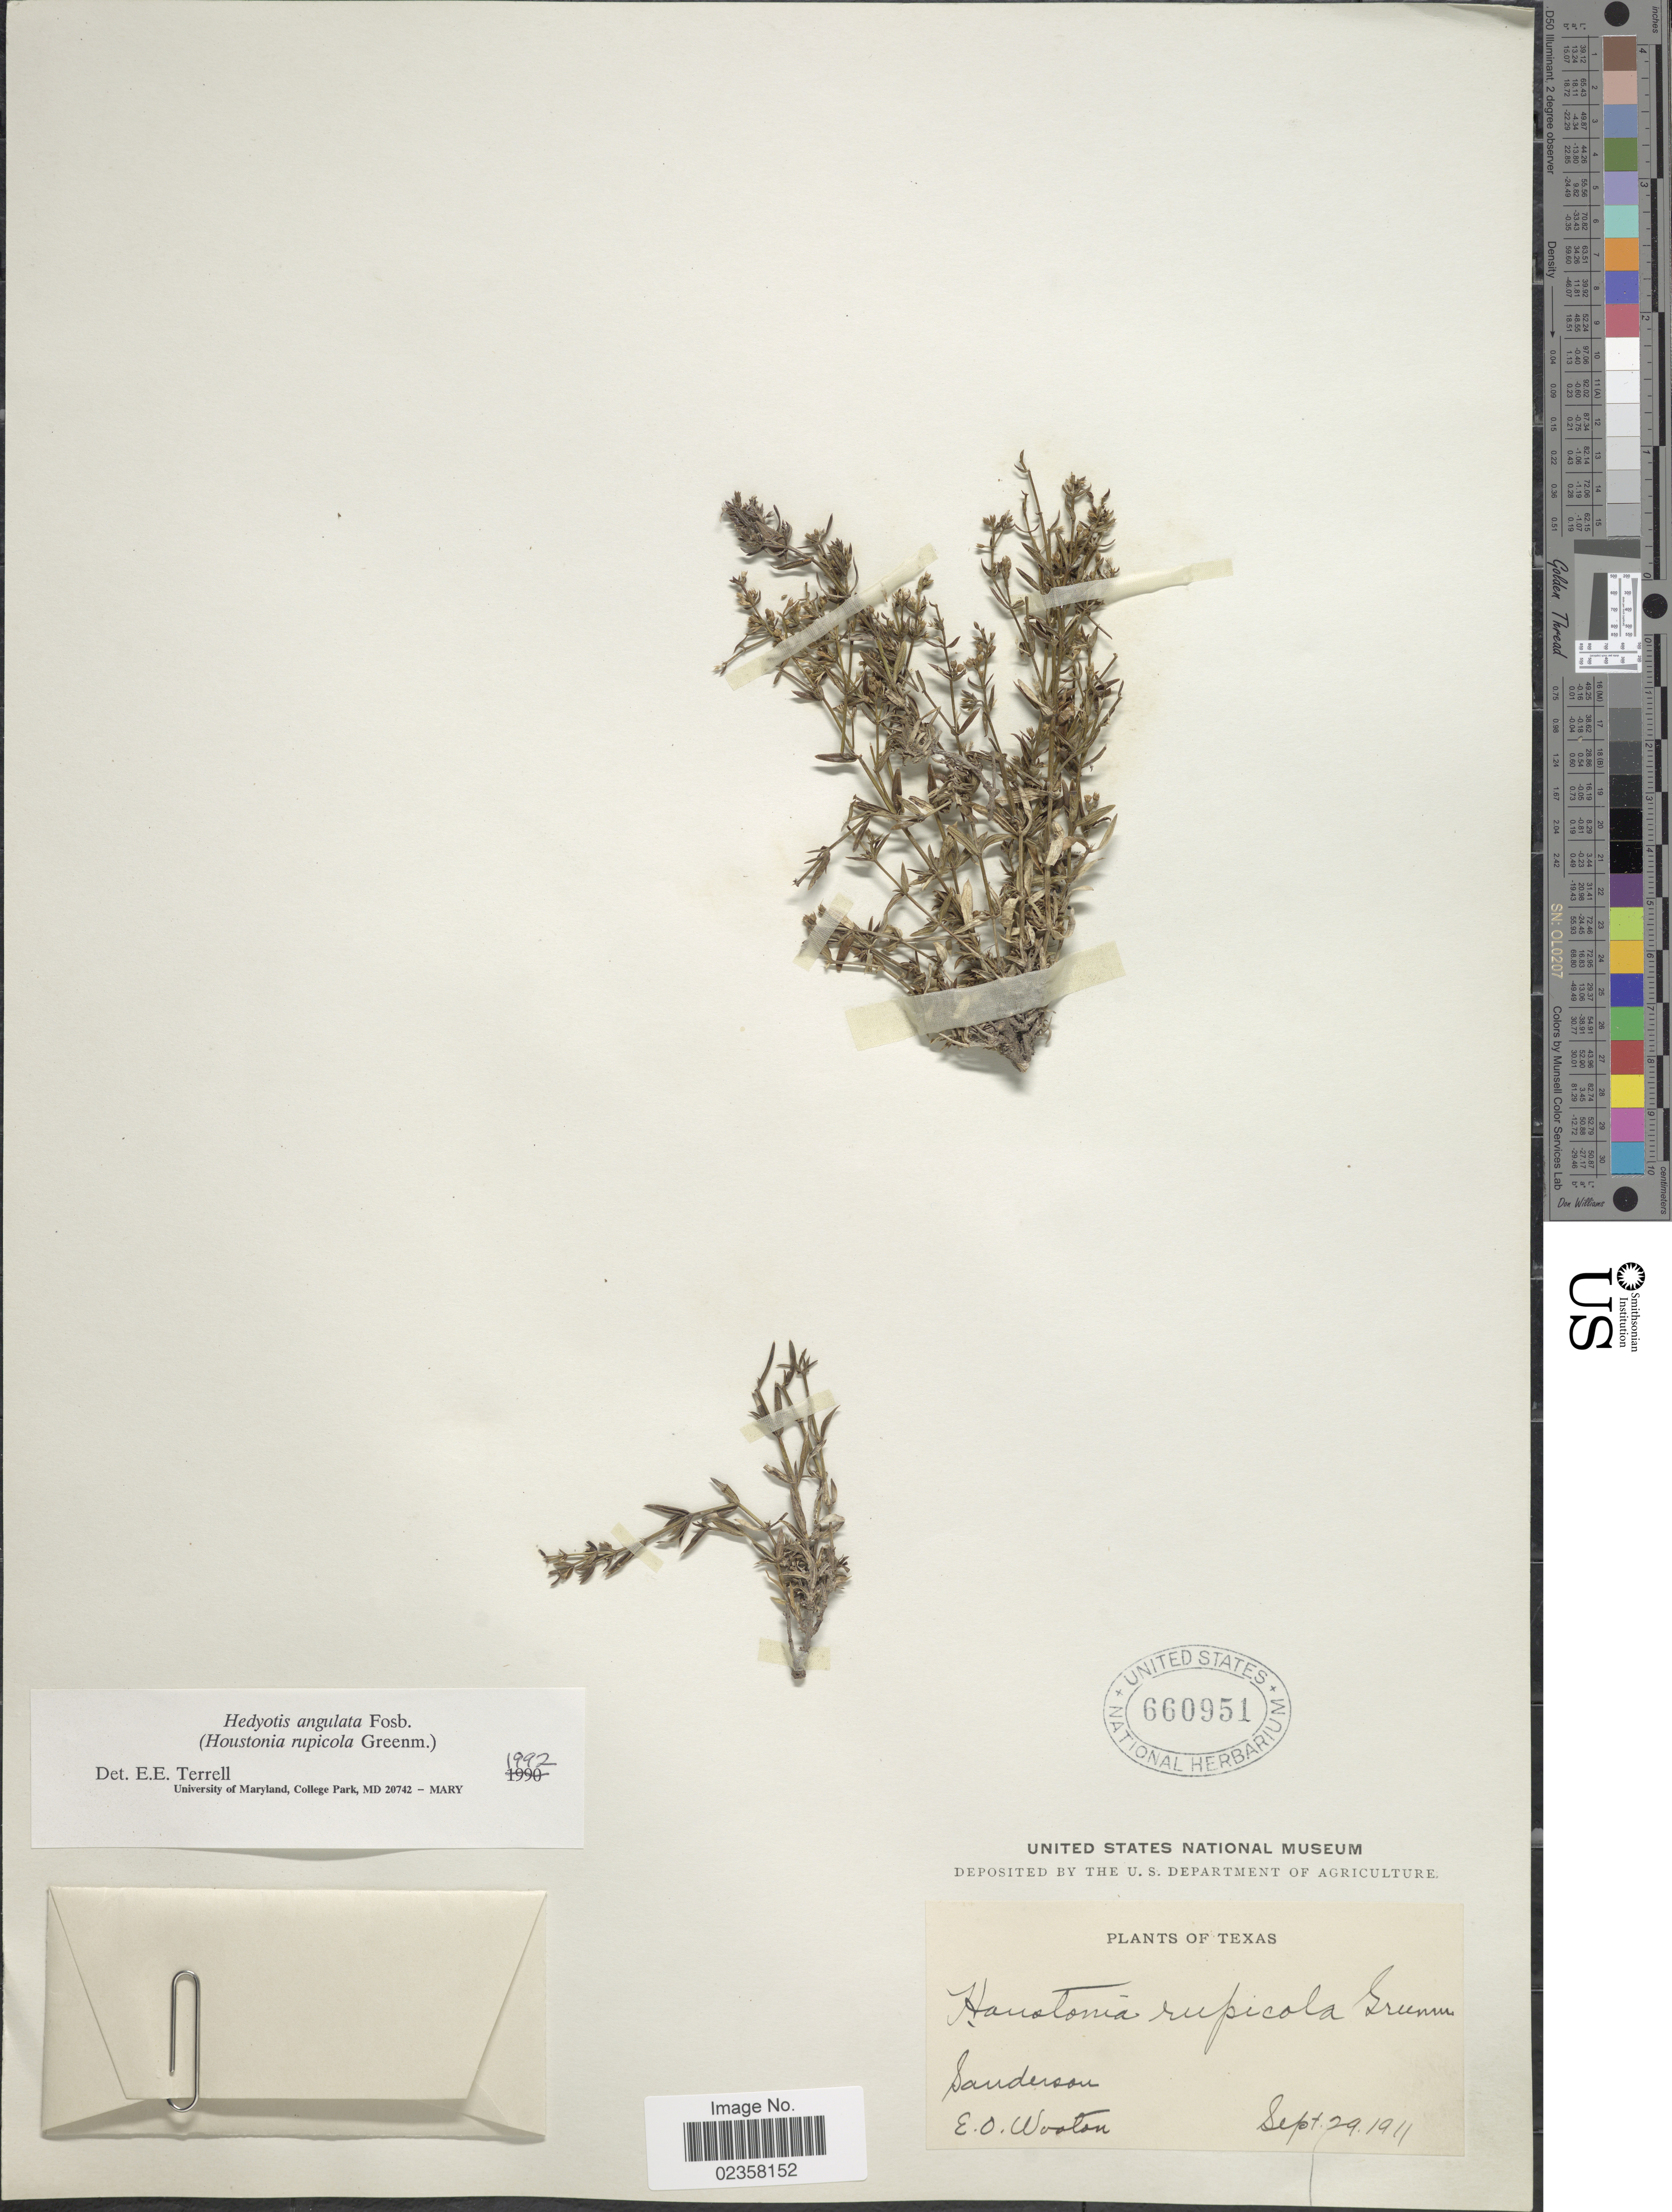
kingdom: Plantae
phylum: Tracheophyta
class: Magnoliopsida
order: Gentianales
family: Rubiaceae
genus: Houstonia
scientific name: Houstonia rupicola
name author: Greenm.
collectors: E. O. Wooton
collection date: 1911-09-29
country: United States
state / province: Texas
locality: Sanderson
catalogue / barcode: US 660951